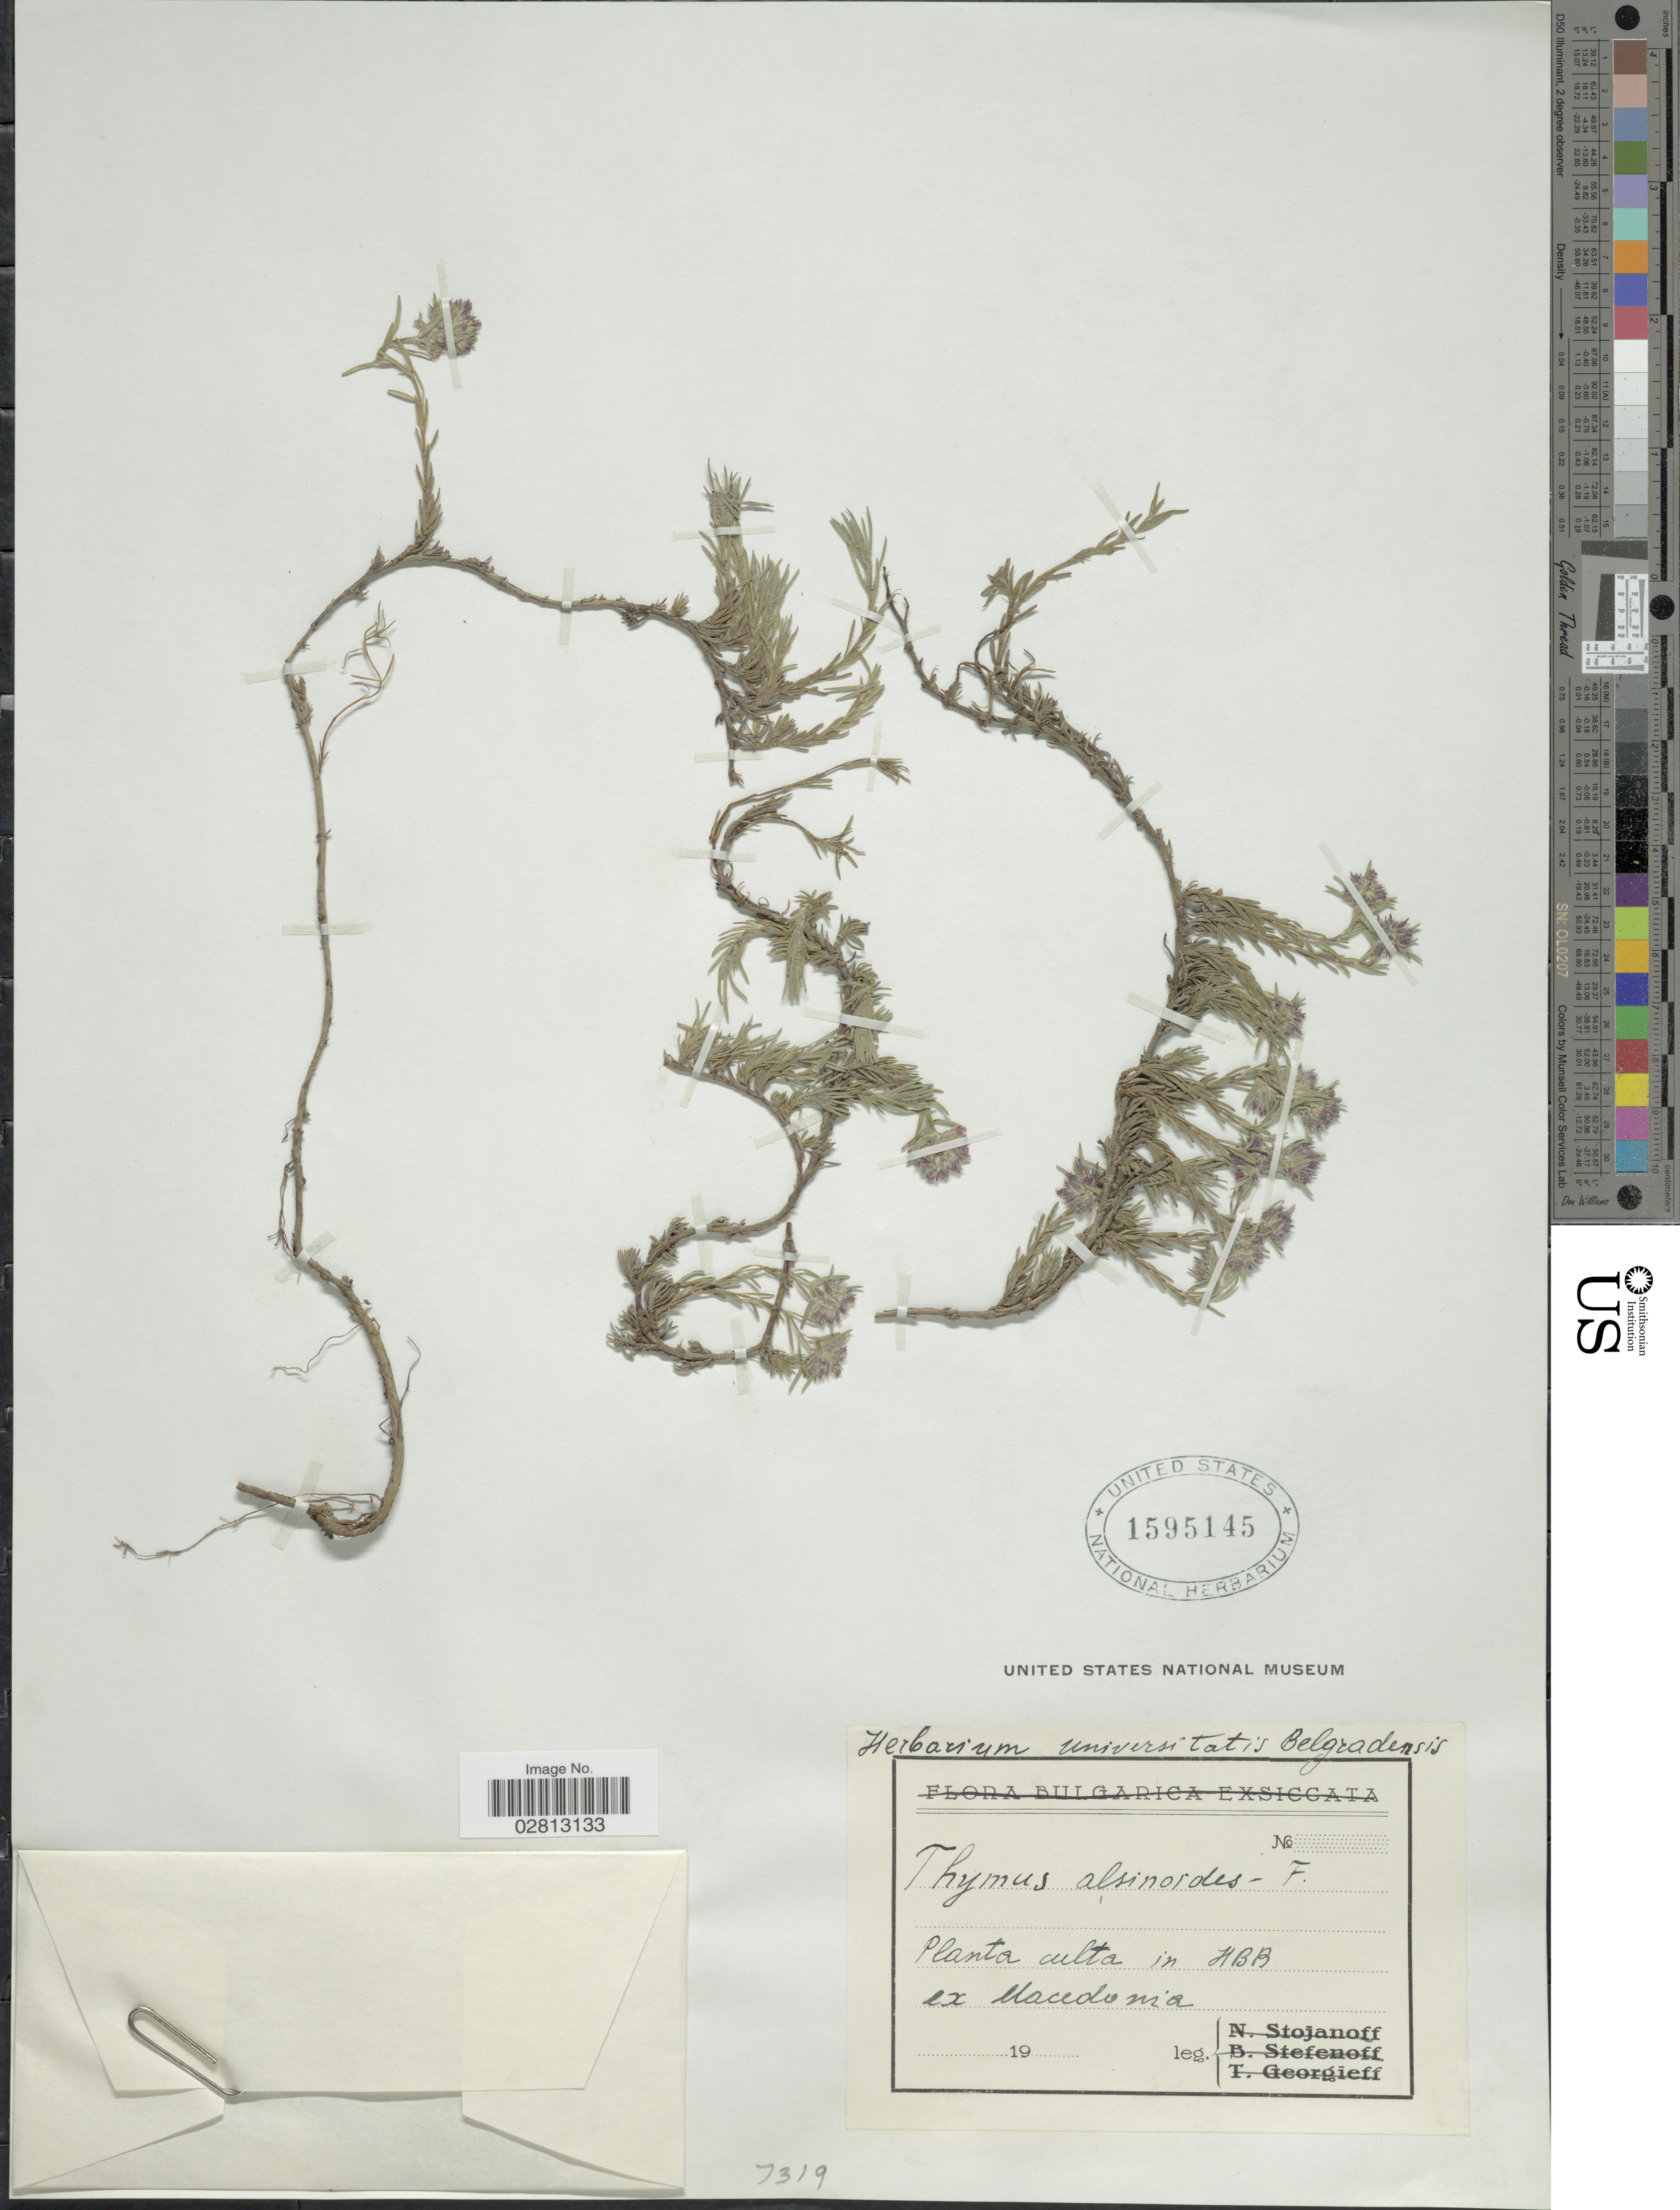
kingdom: Plantae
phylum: Tracheophyta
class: Magnoliopsida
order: Lamiales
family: Lamiaceae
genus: Thymus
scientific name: Thymus alsinoides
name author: Formánek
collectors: ex herb. Universitatis Belgradensis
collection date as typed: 19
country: North Macedonia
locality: HBB.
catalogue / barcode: US 1595145